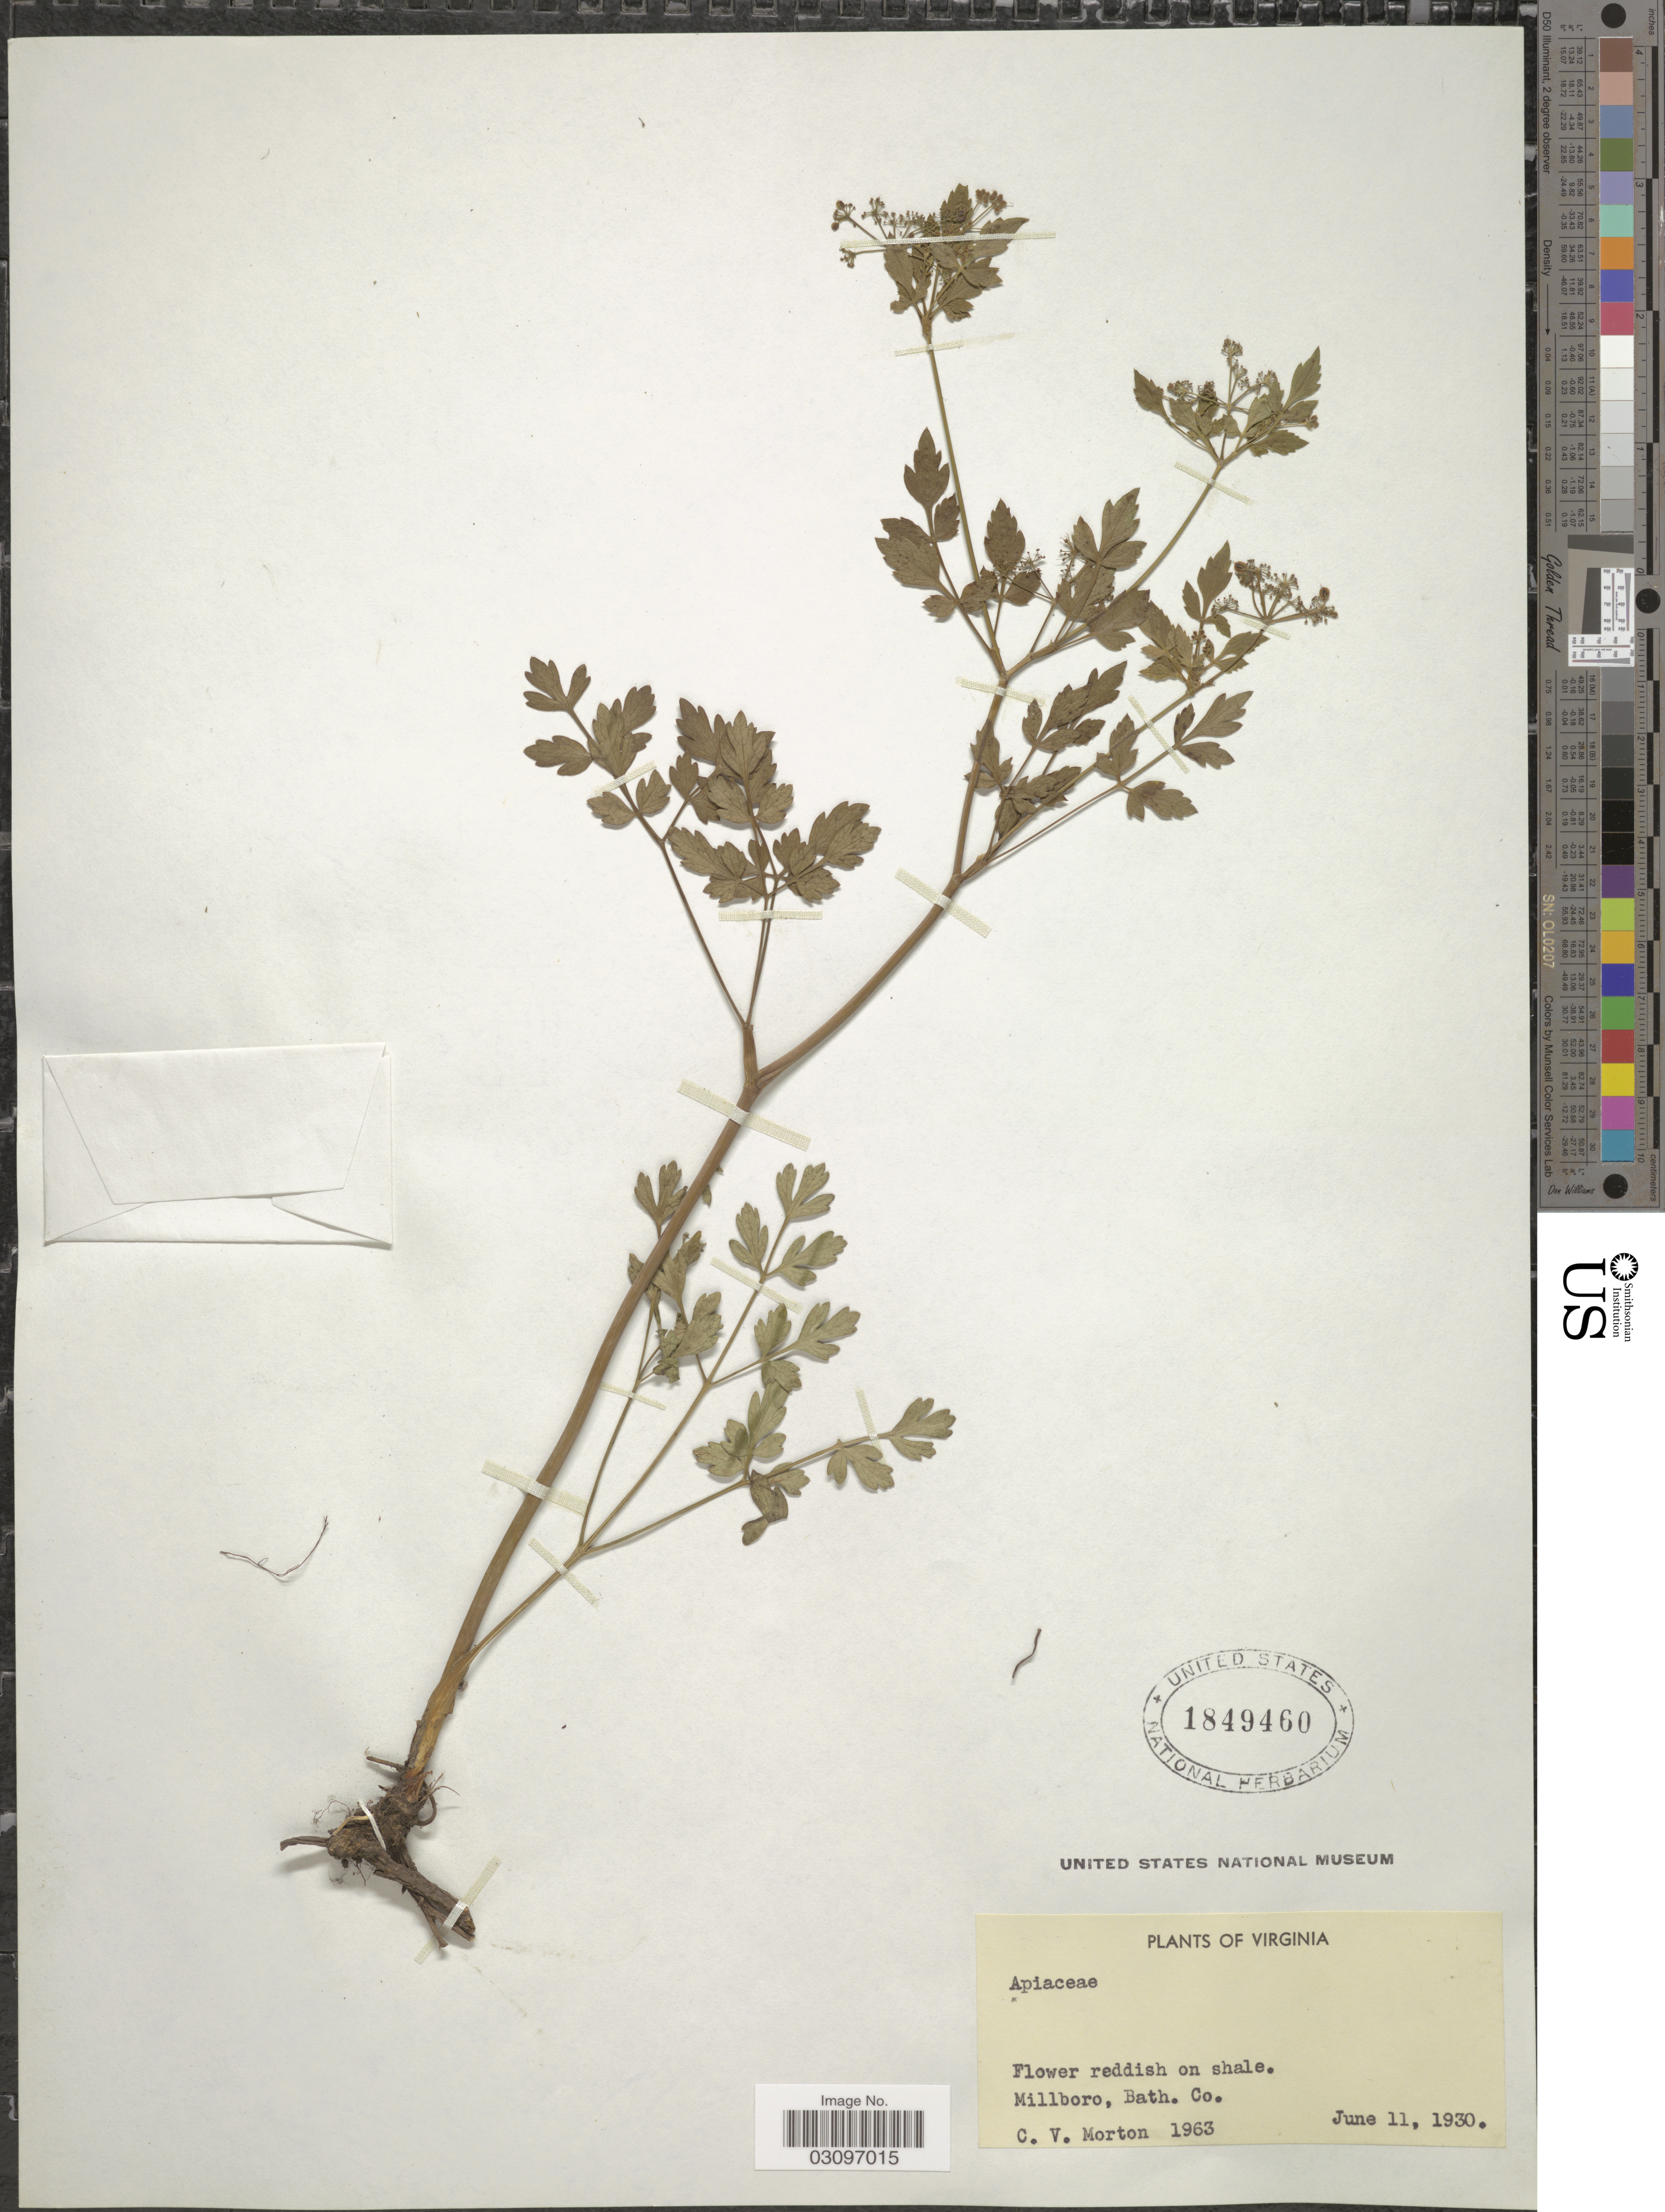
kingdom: Plantae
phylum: Tracheophyta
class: Magnoliopsida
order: Apiales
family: Apiaceae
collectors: C. V. Morton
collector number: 1963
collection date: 1930-06-11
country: United States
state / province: Virginia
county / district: Bath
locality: Millboro, Bath Co.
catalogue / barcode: US 1849460